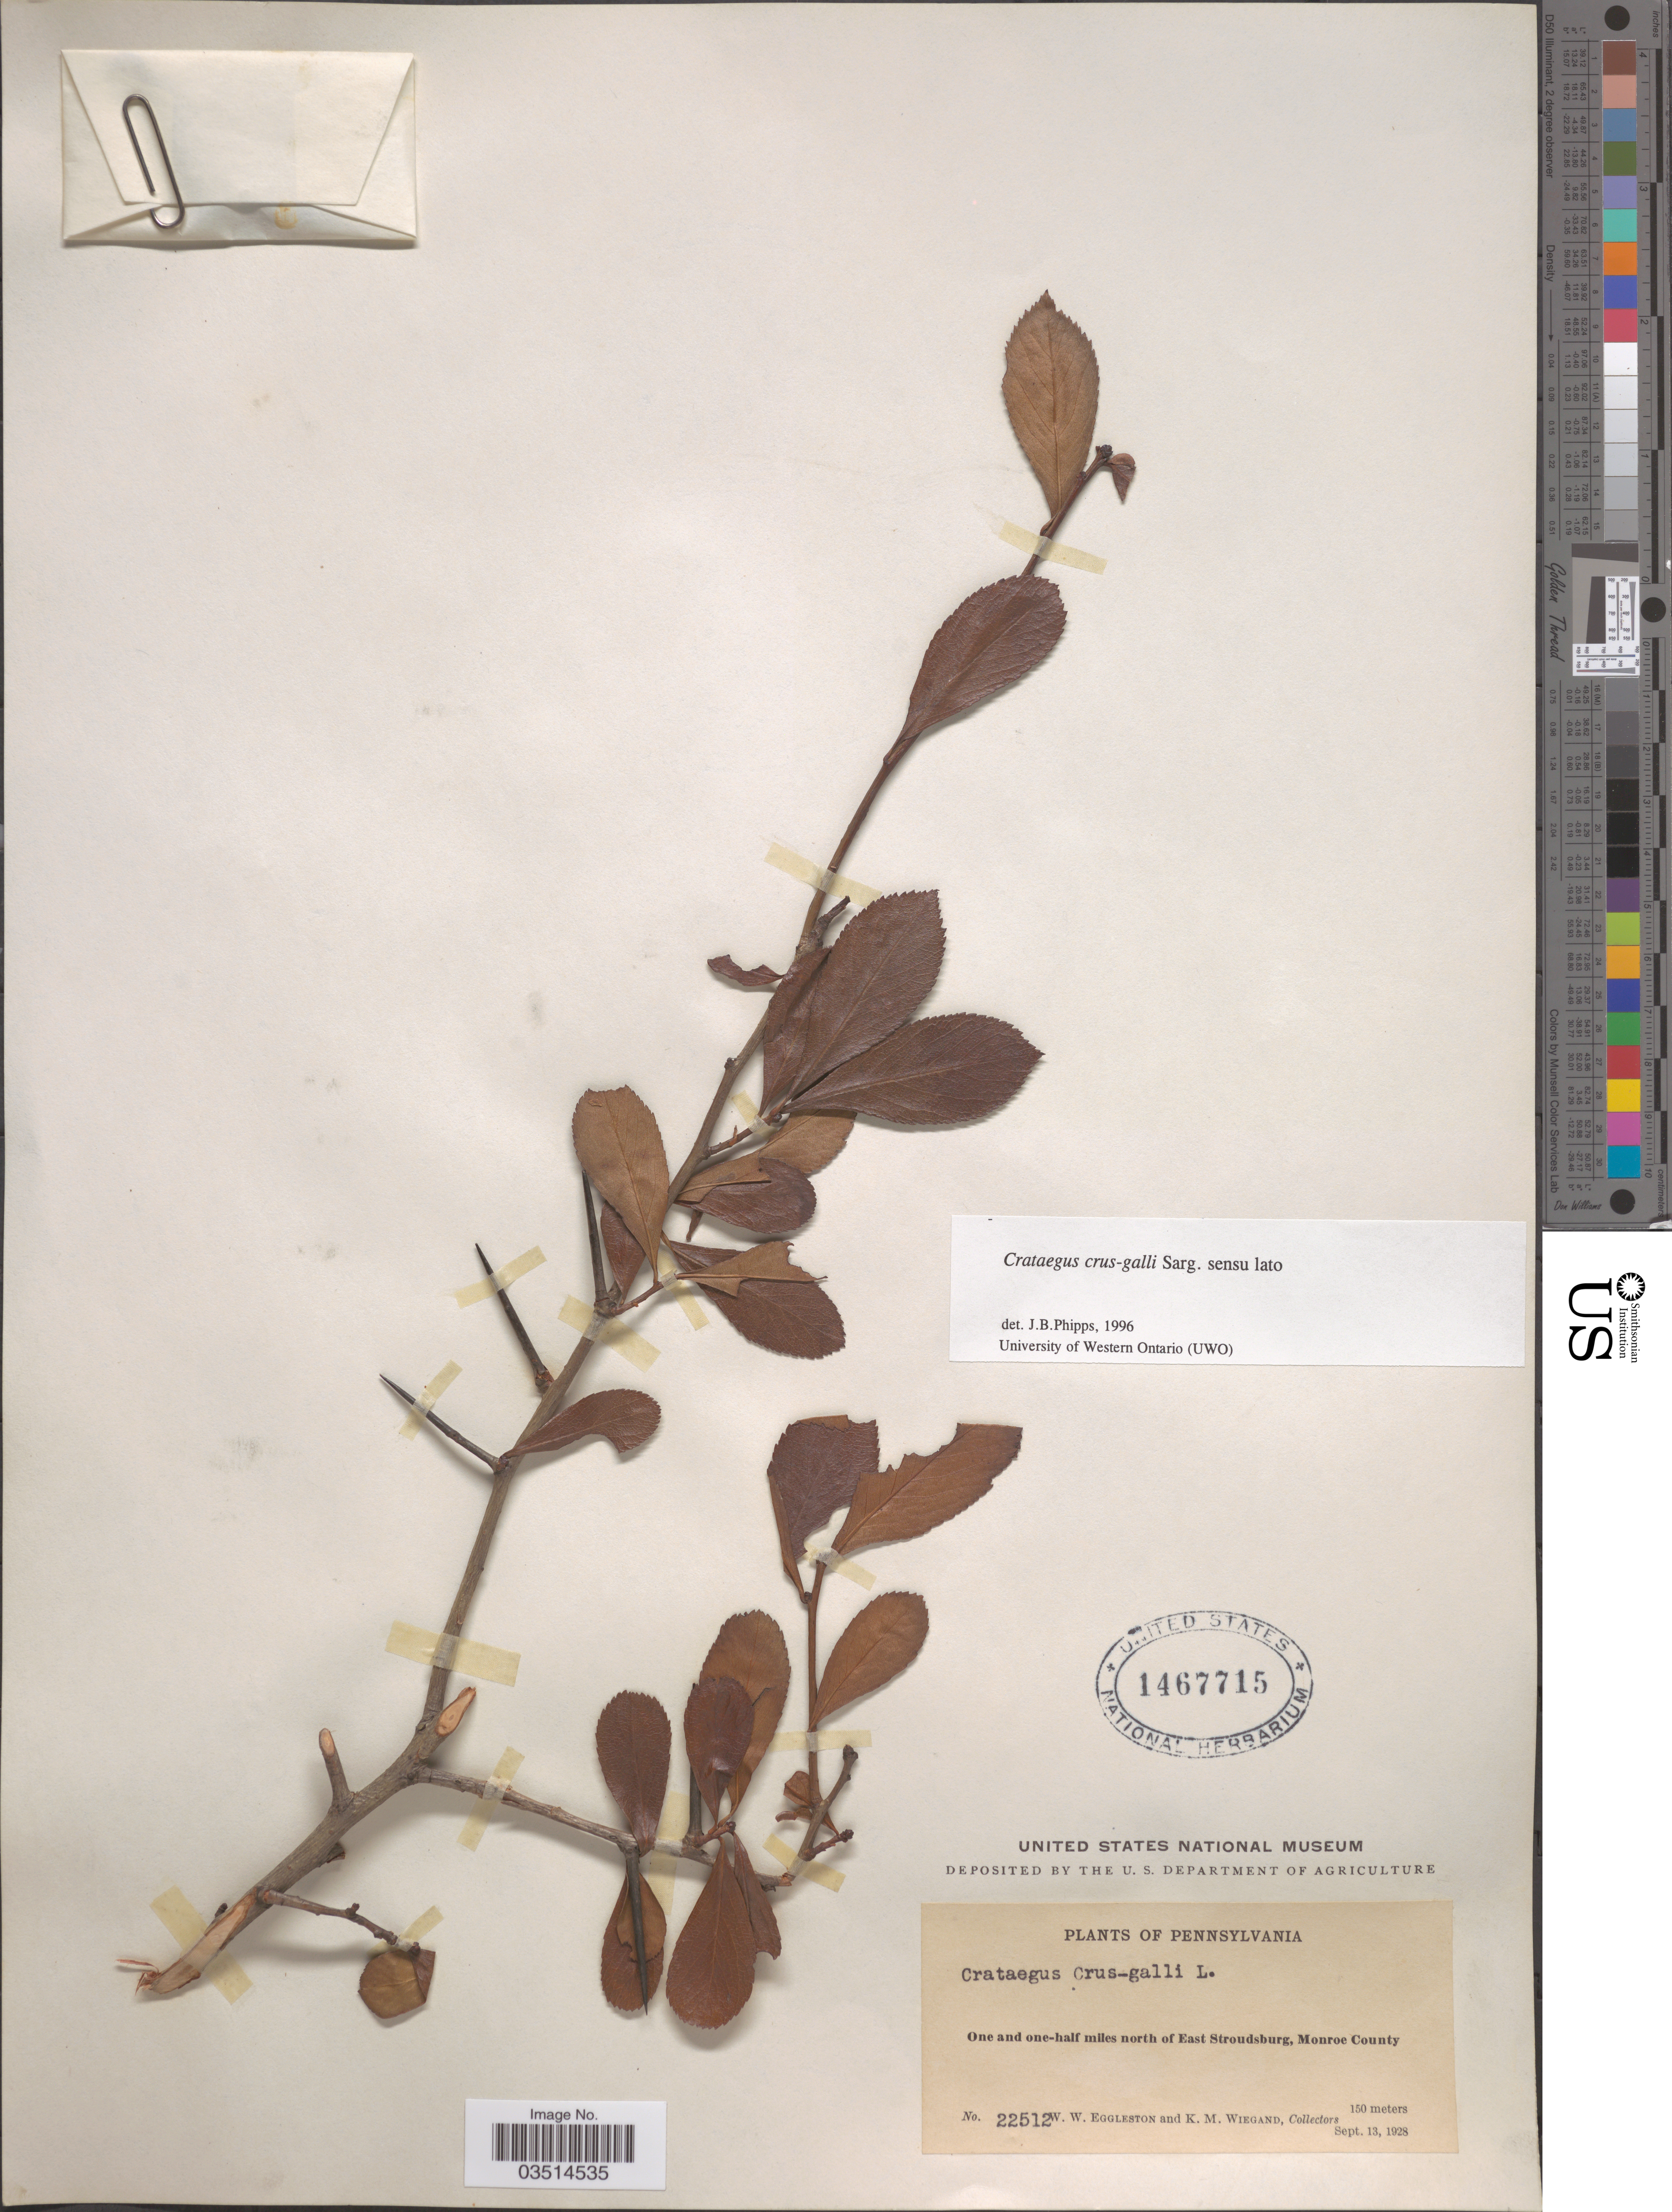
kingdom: Plantae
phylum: Tracheophyta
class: Magnoliopsida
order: Rosales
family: Rosaceae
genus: Crataegus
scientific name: Crataegus crus-galli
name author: L.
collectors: W. W. Eggleston & K. M. Wiegand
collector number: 22512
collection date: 1928-09-13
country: United States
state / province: Pennsylvania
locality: One and one-half miles north of East Stroudsburg, Monroe County.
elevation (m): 150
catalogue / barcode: US 1467715